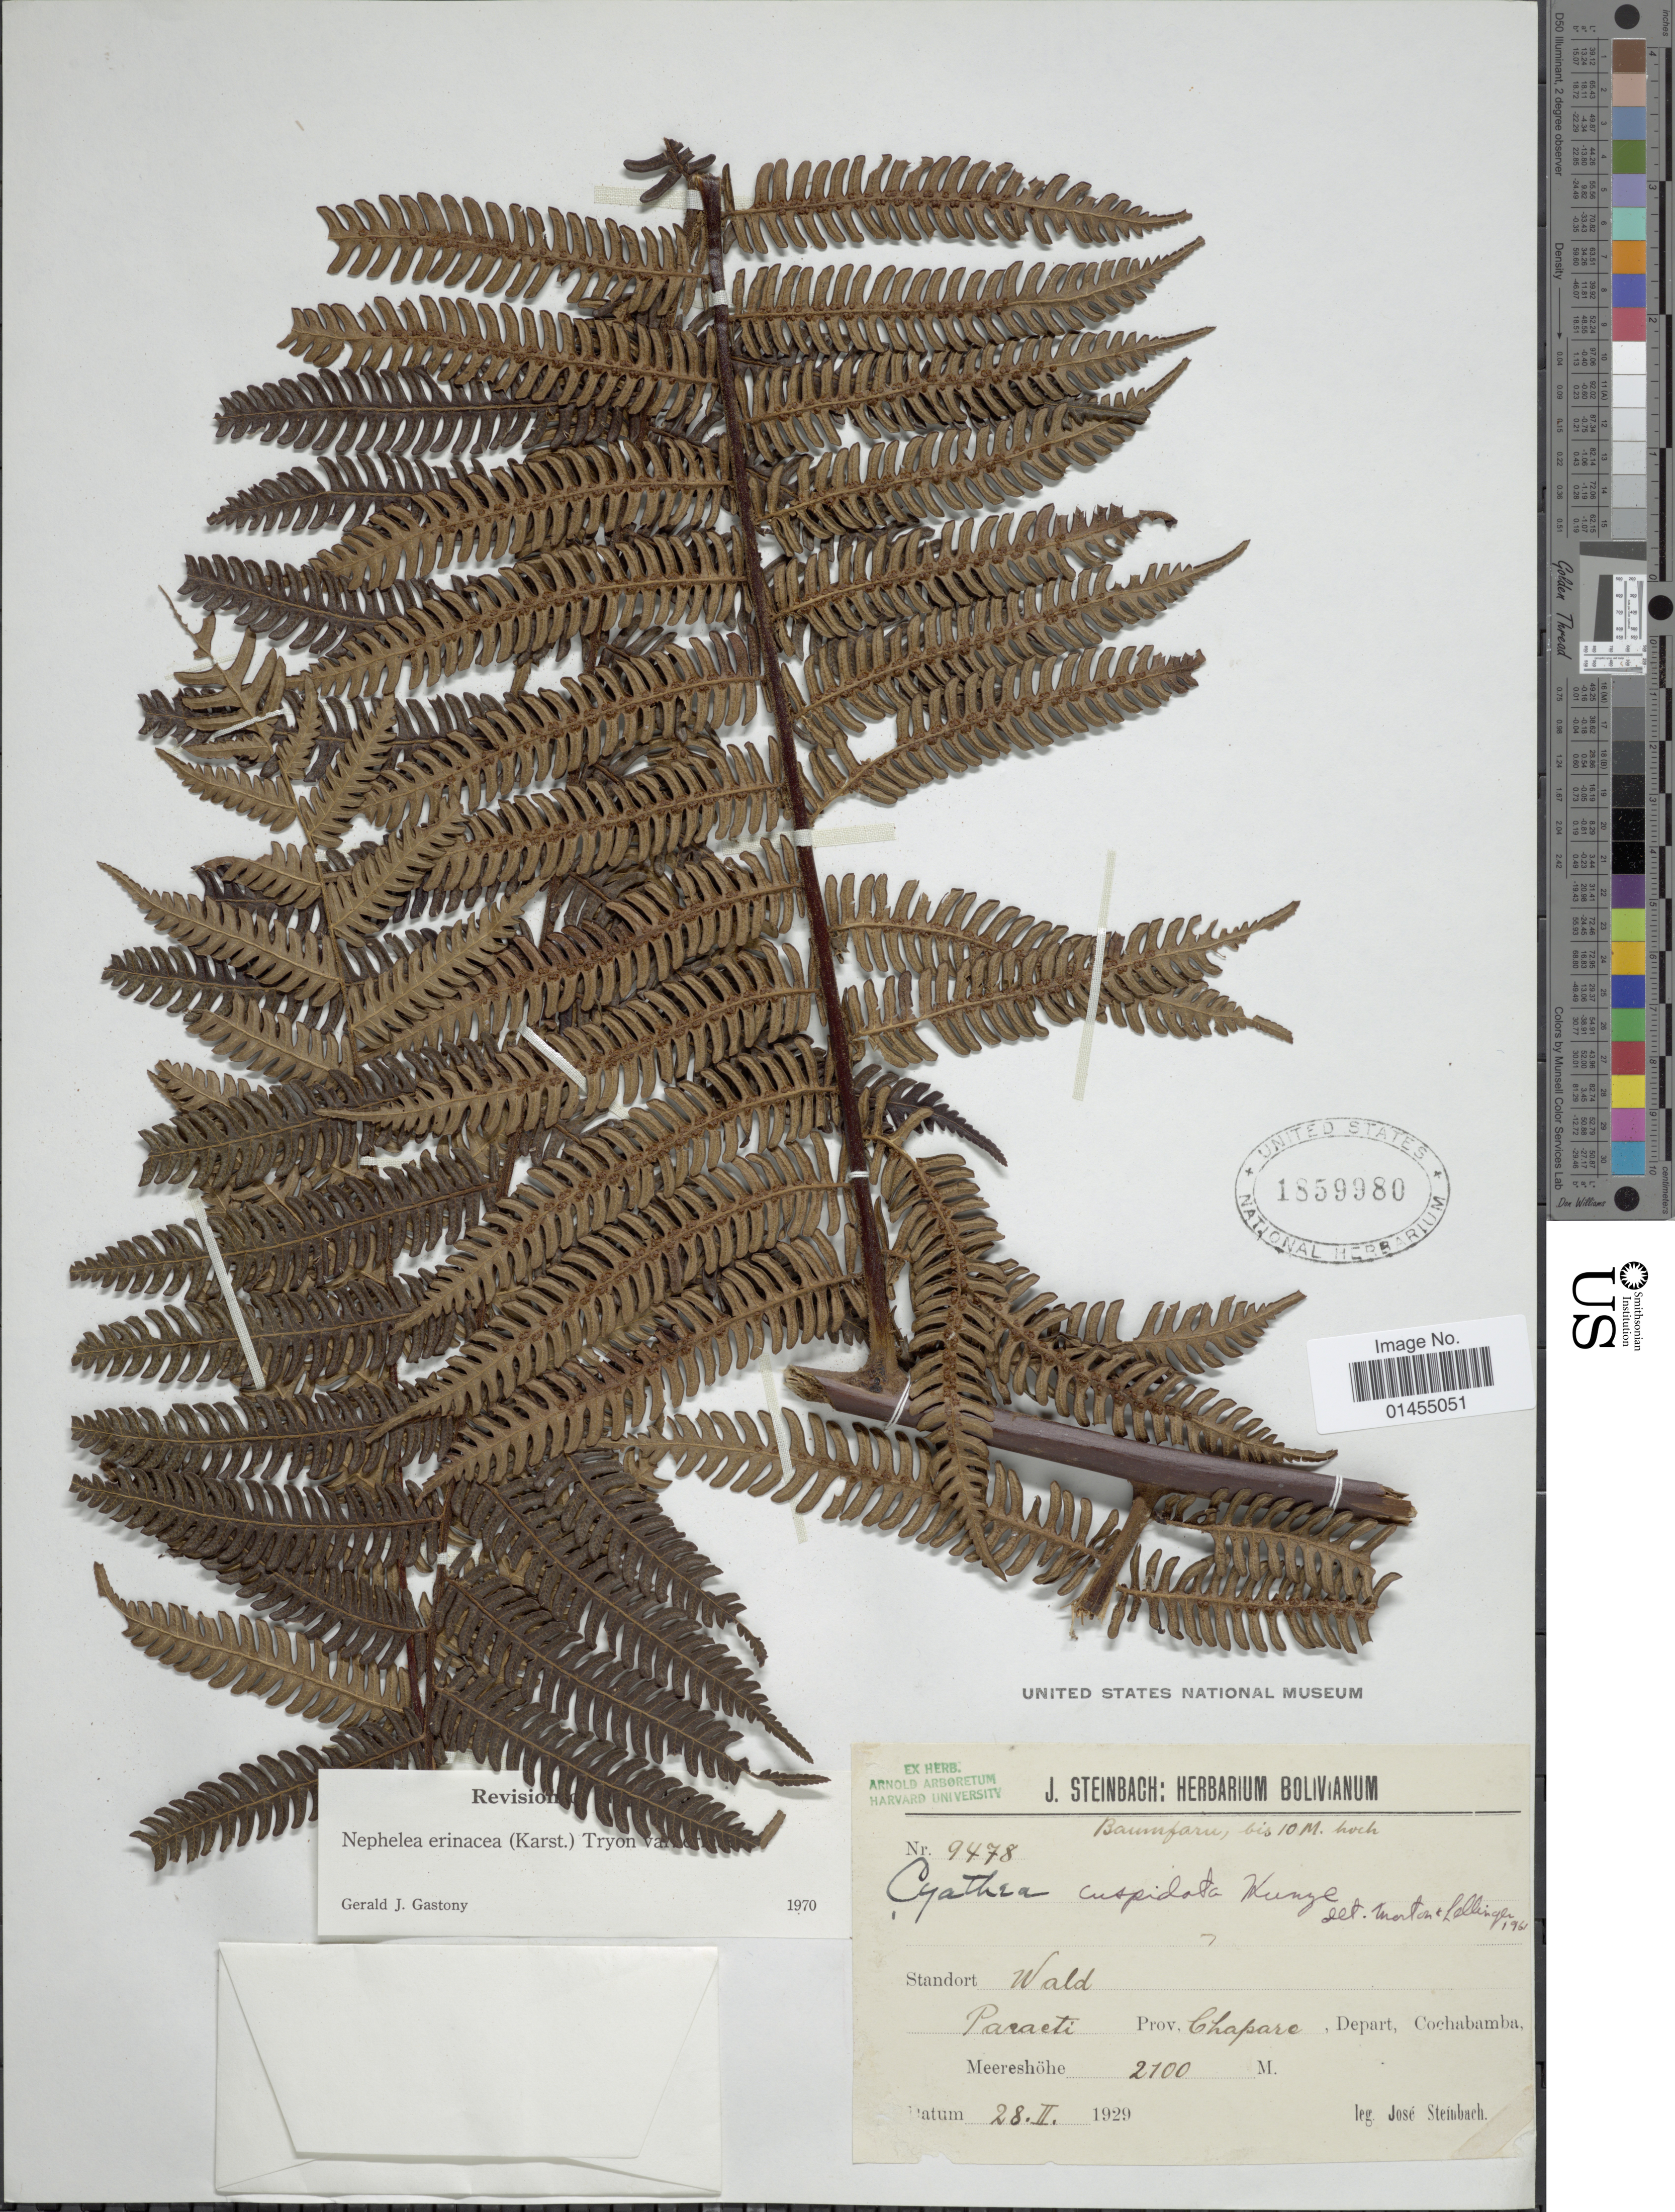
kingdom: Plantae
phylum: Tracheophyta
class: Polypodiopsida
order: Cyatheales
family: Cyatheaceae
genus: Alsophila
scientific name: Alsophila erinacea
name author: (H. Karst.) D.S. Conant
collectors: J. Steinbach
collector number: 9478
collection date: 1929-02-28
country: Bolivia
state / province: Cochabamba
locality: Wald. Paraeti. Prov. Chapare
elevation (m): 2100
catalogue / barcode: US 1859980